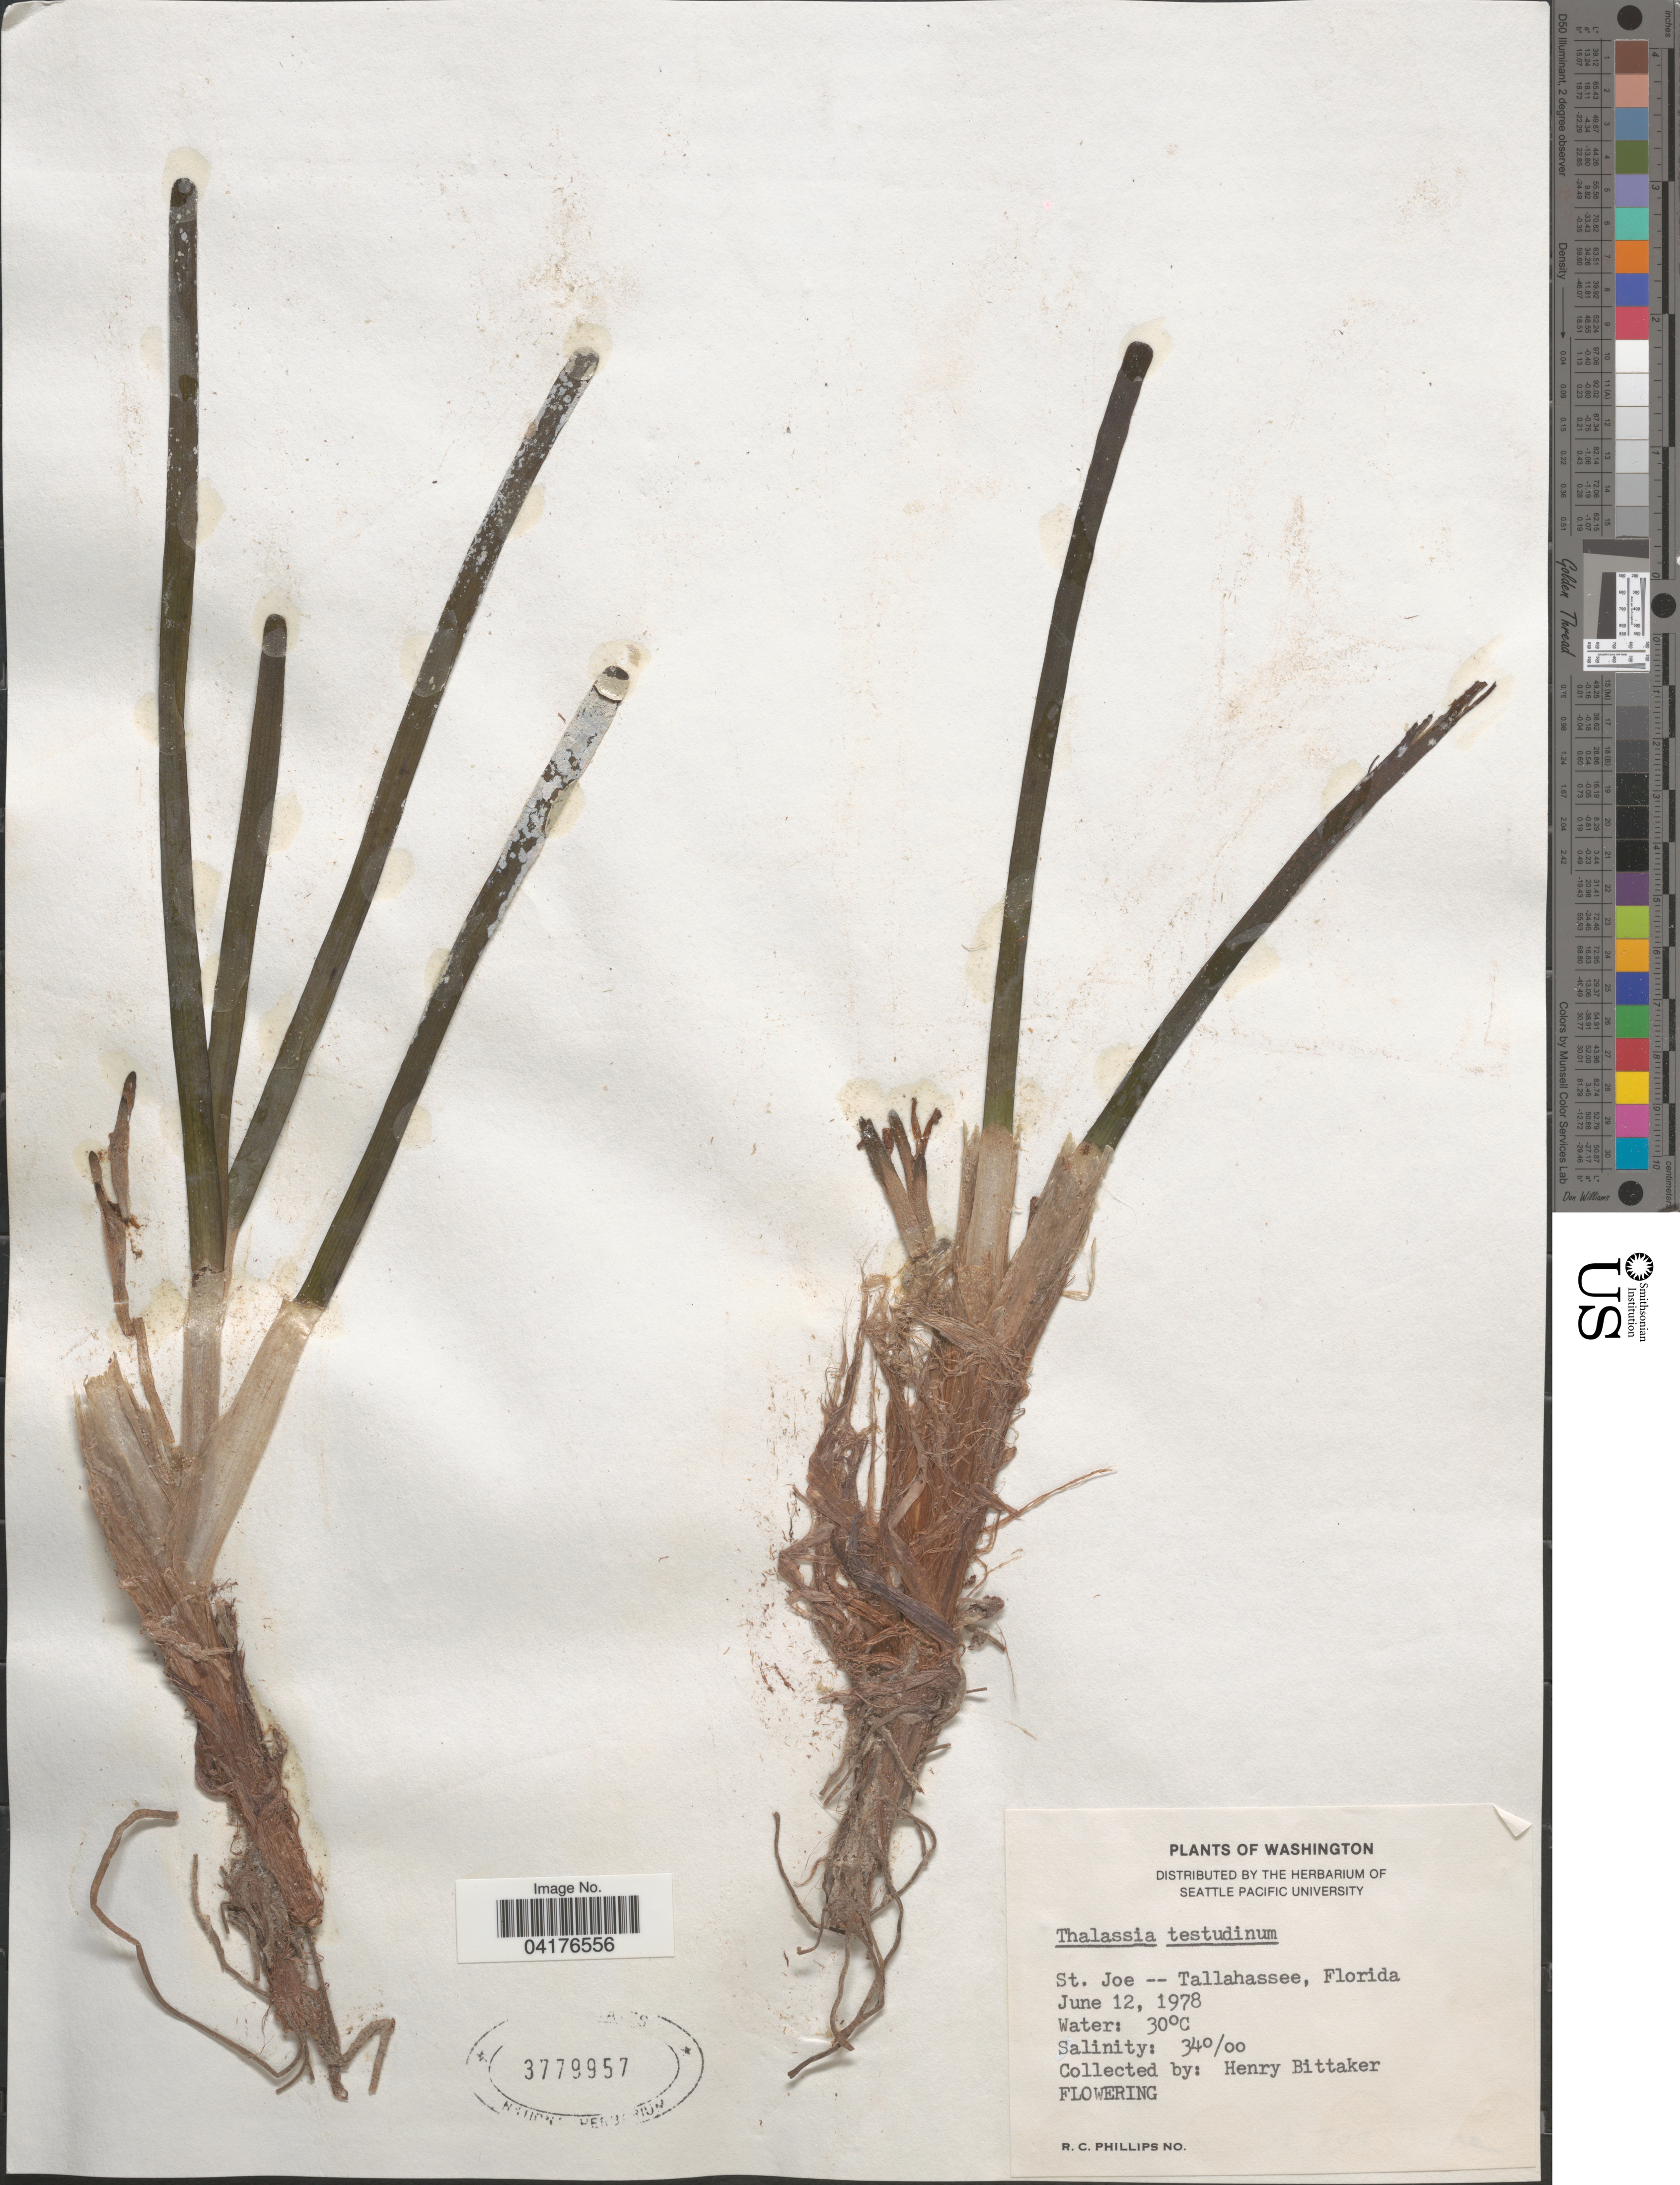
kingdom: Plantae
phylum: Tracheophyta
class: Liliopsida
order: Alismatales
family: Hydrocharitaceae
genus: Thalassia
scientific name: Thalassia testudinum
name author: Banks & Sol. ex K.D. Koenig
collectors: H. Bittaker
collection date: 1978-06-12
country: United States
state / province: Florida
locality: St. Joe -- Tallahassee.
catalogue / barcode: US 3779957